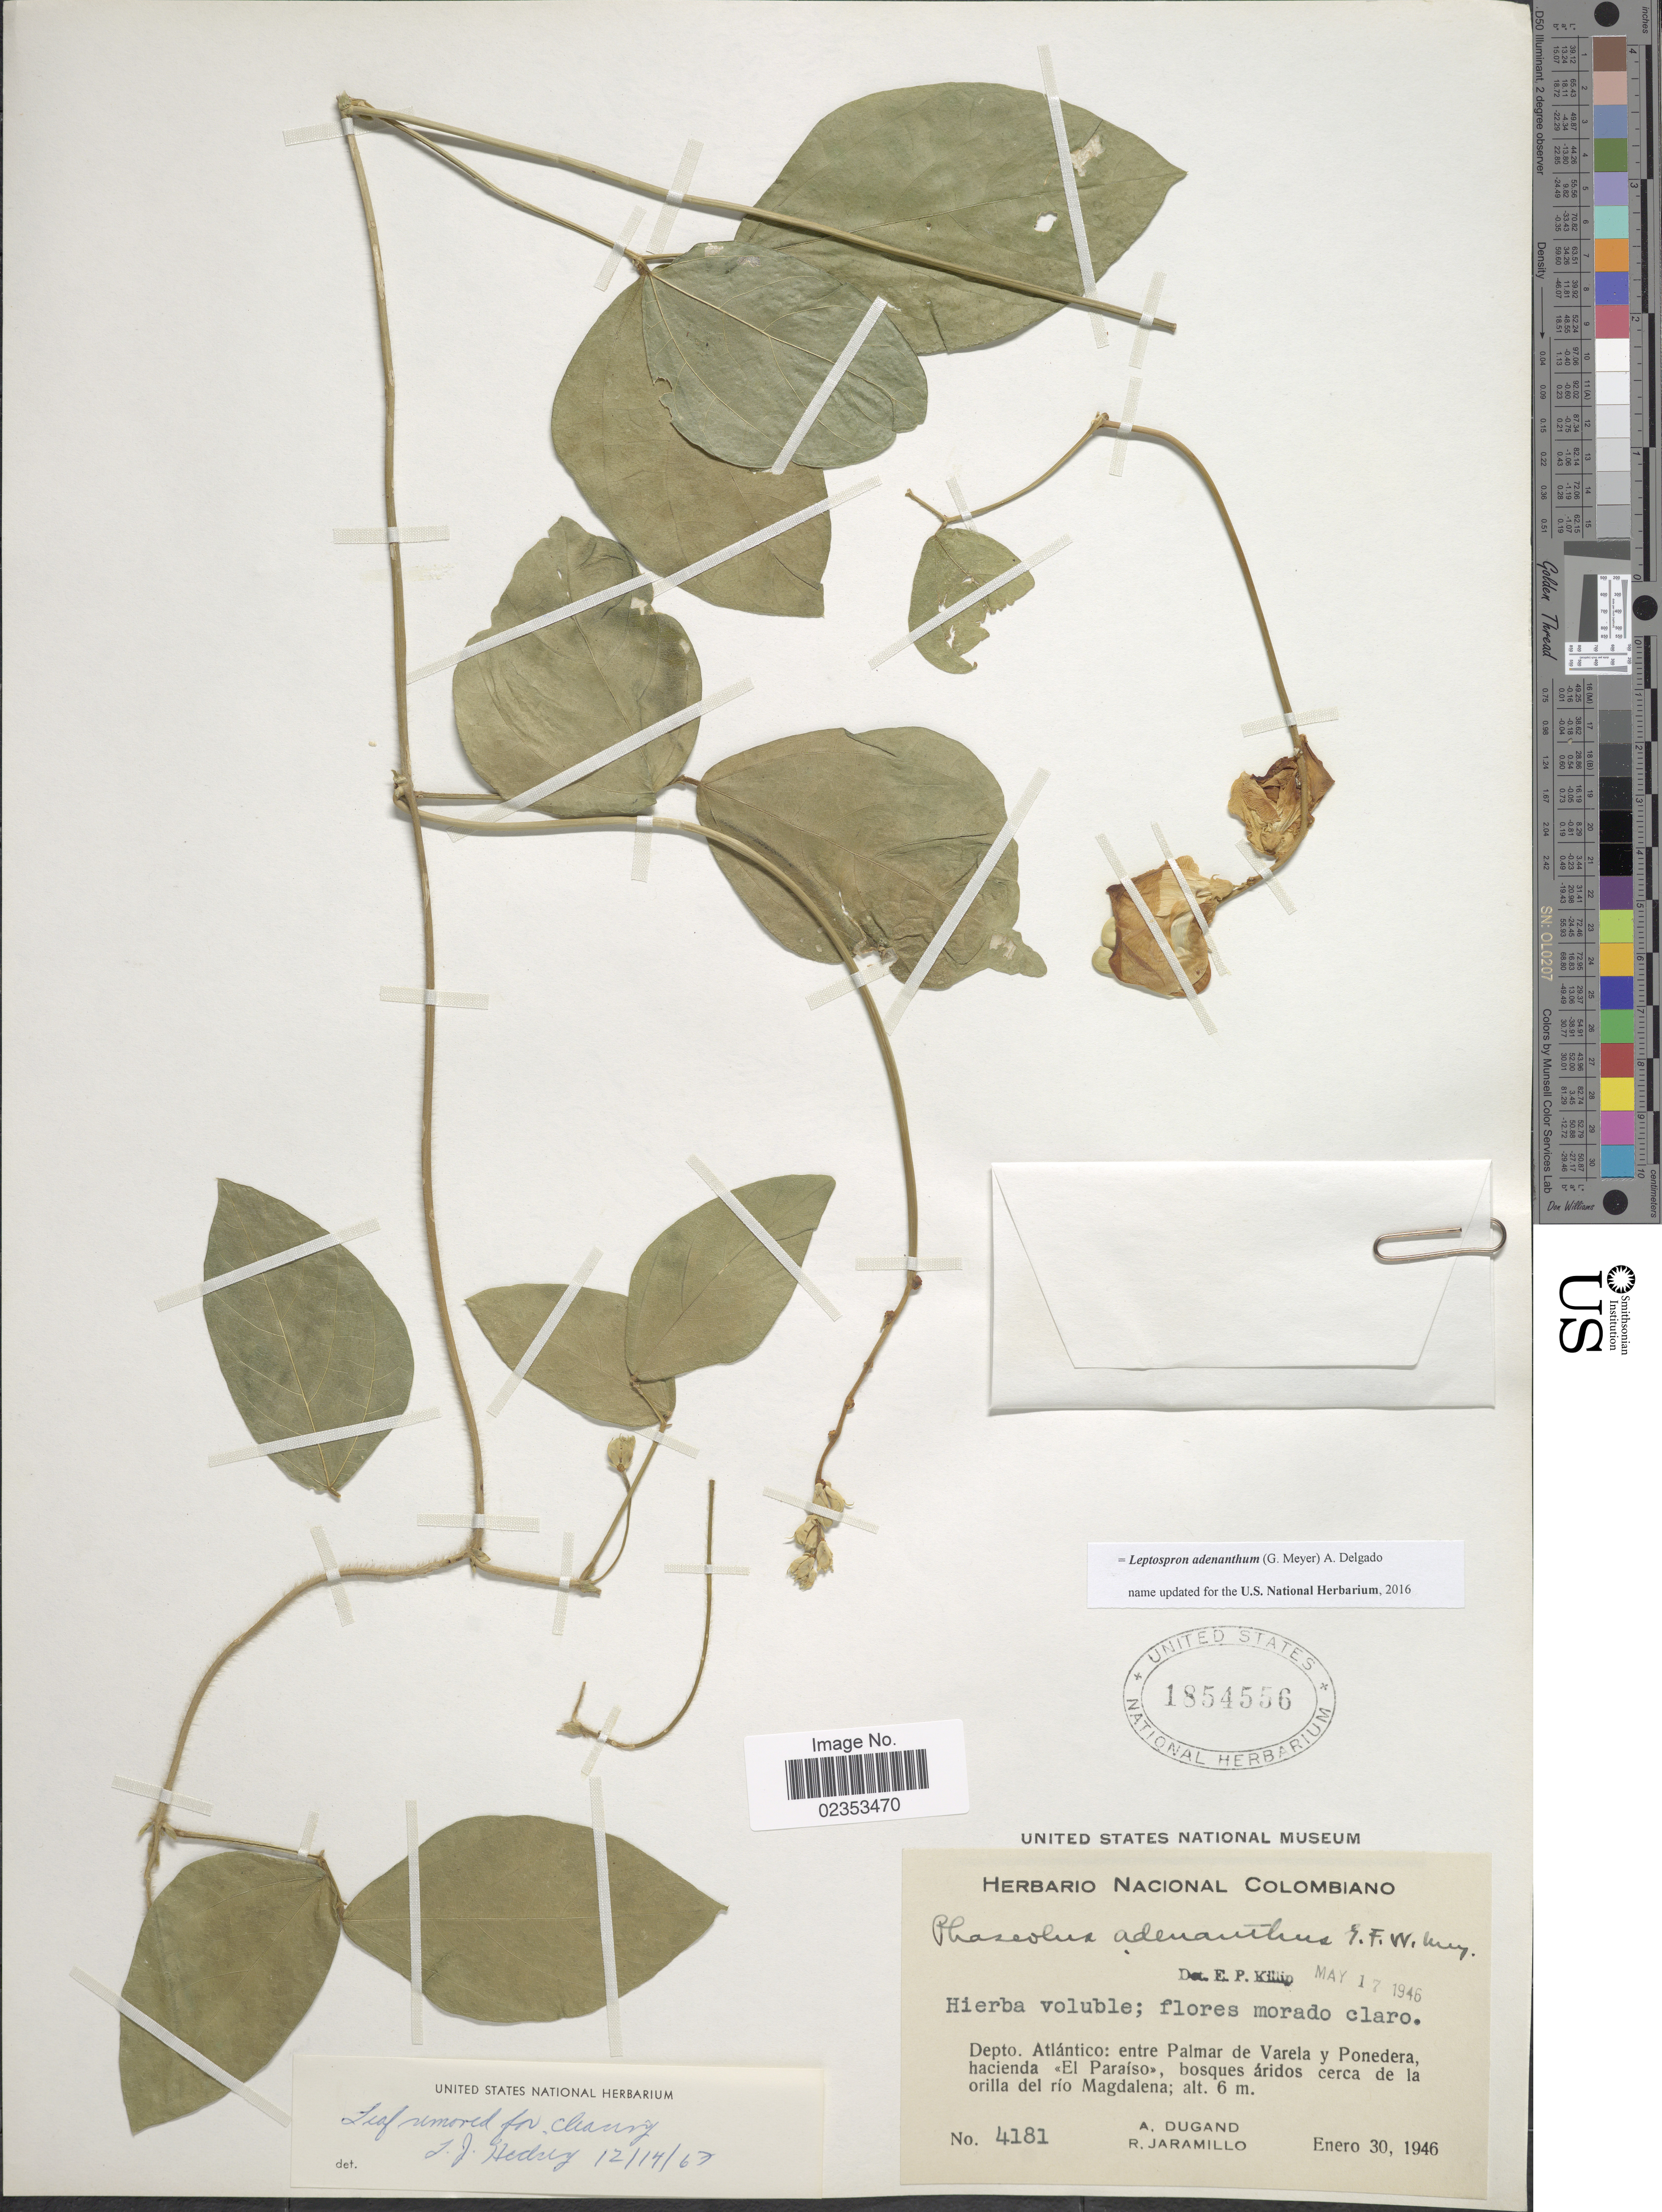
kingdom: Plantae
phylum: Tracheophyta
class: Magnoliopsida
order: Fabales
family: Fabaceae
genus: Leptospron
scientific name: Leptospron adenanthum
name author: (G. Mey.) A. Delgado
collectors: A. Dugand & R. Jaramillo M.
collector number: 4181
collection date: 1946-01-30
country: Colombia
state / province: Atlántico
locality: Entre Palmar de Varela y Ponedra, hacienda <<El Paraiso>>, bosque aridos cerca de la orilla del rio Magdalena.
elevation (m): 6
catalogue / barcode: US 1854556